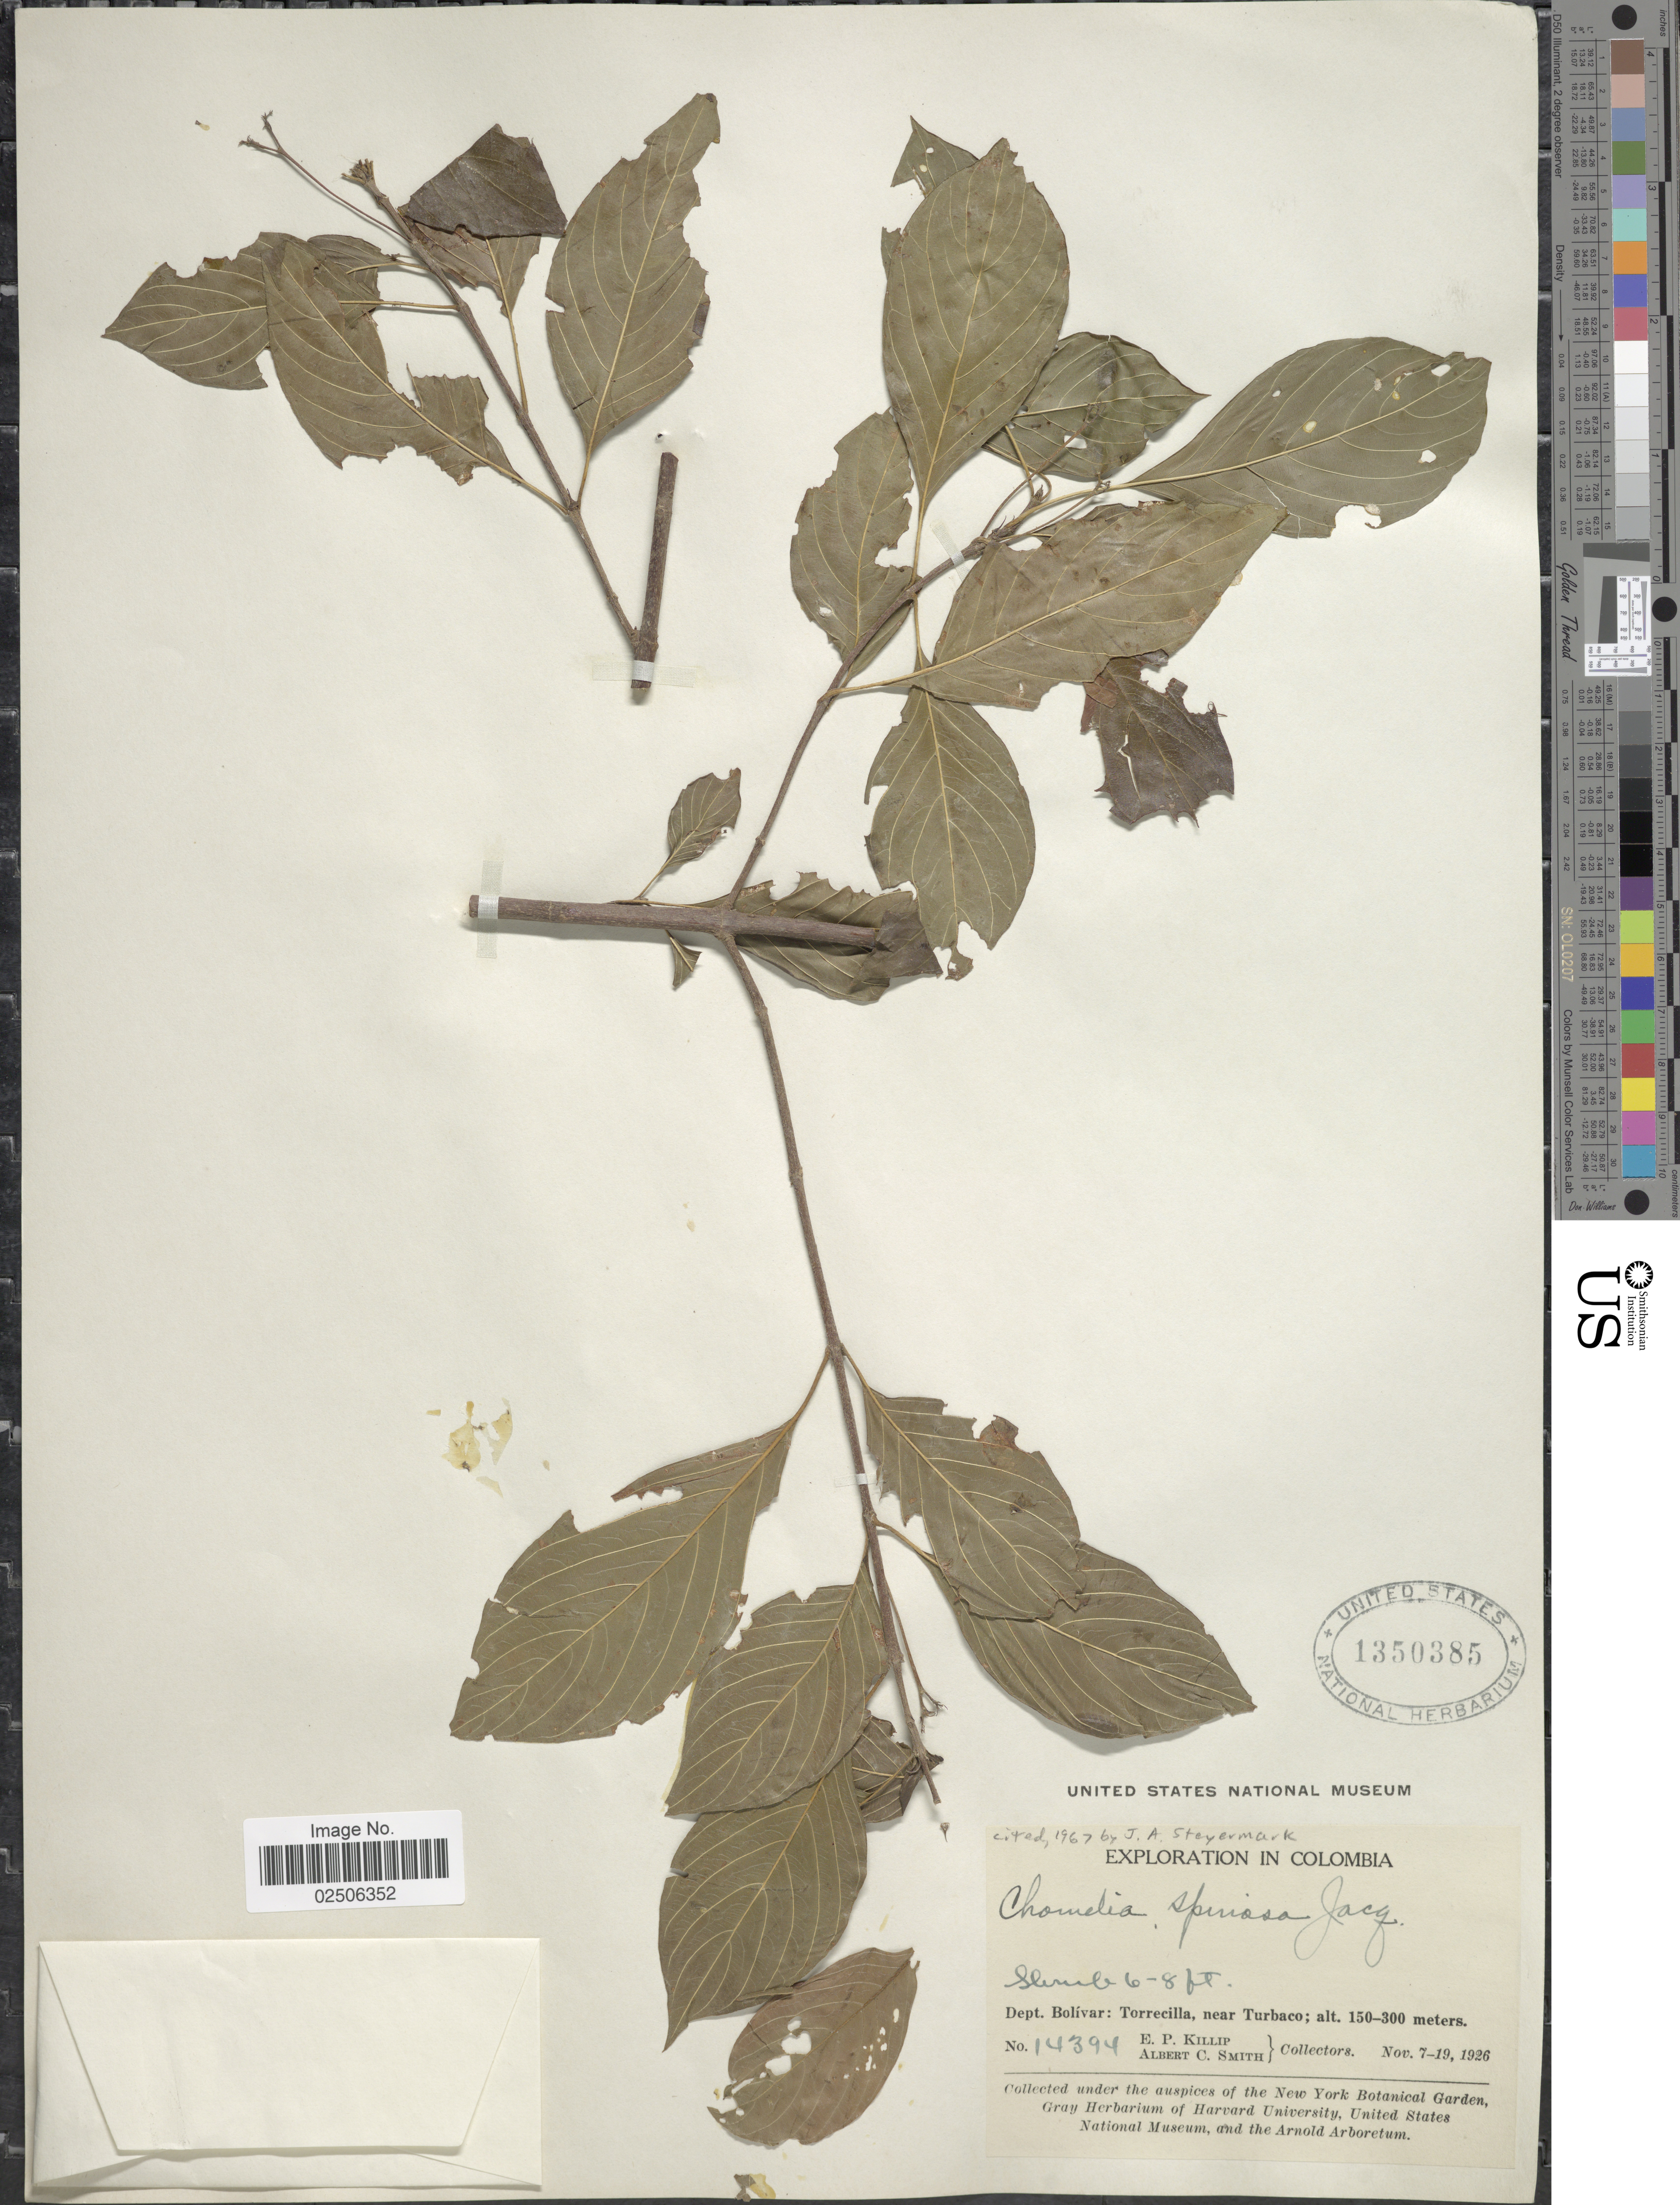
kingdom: Plantae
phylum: Tracheophyta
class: Magnoliopsida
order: Gentianales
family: Rubiaceae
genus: Chomelia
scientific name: Chomelia spinosa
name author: Jacq.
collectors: E. P. Killip & A. C. Smith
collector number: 14394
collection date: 1926-11-07/1926-11-19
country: Colombia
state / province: Bolívar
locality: Torrecilla, near Turbaco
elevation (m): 150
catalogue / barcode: US 1350385